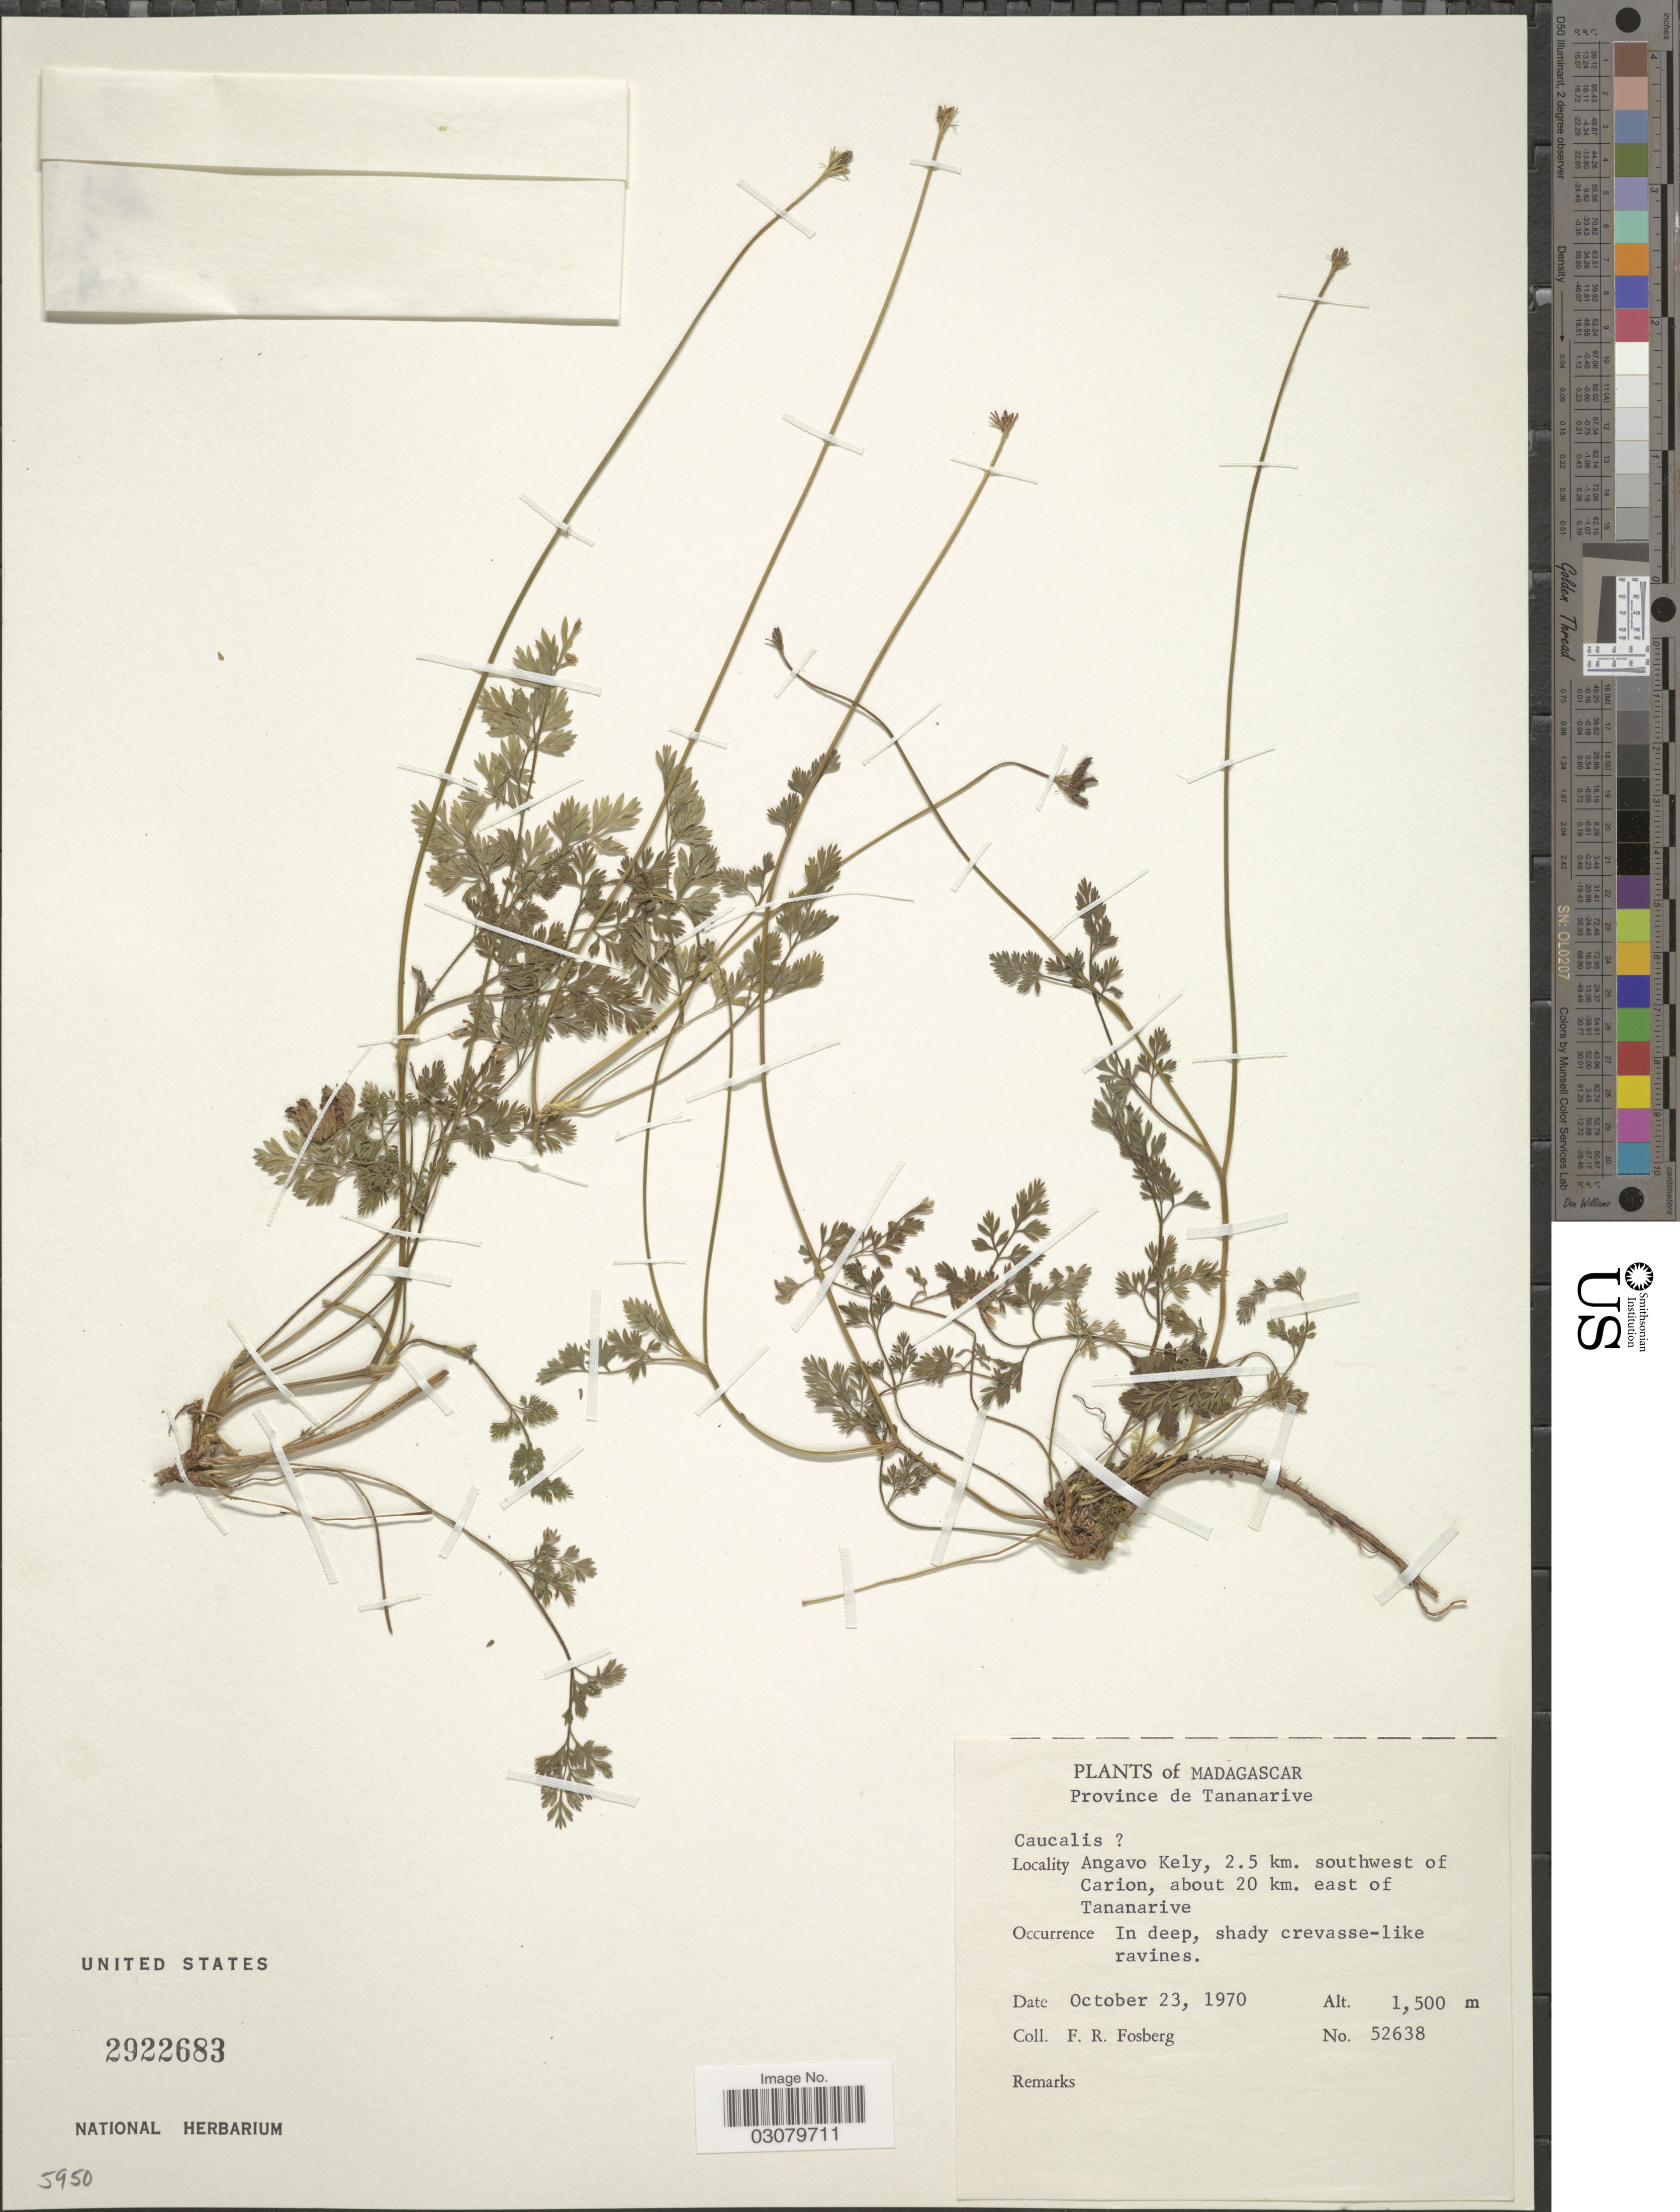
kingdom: Plantae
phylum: Tracheophyta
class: Magnoliopsida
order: Apiales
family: Apiaceae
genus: Caucalis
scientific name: Caucalis sp.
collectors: F. R. Fosberg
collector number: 52638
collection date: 1970-10-23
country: Madagascar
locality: Province of Tananarive. Angavo Kely, 2.5 km. southwest of Carion, about 20 km. east of Tananarive.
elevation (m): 1500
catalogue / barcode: US 2922683